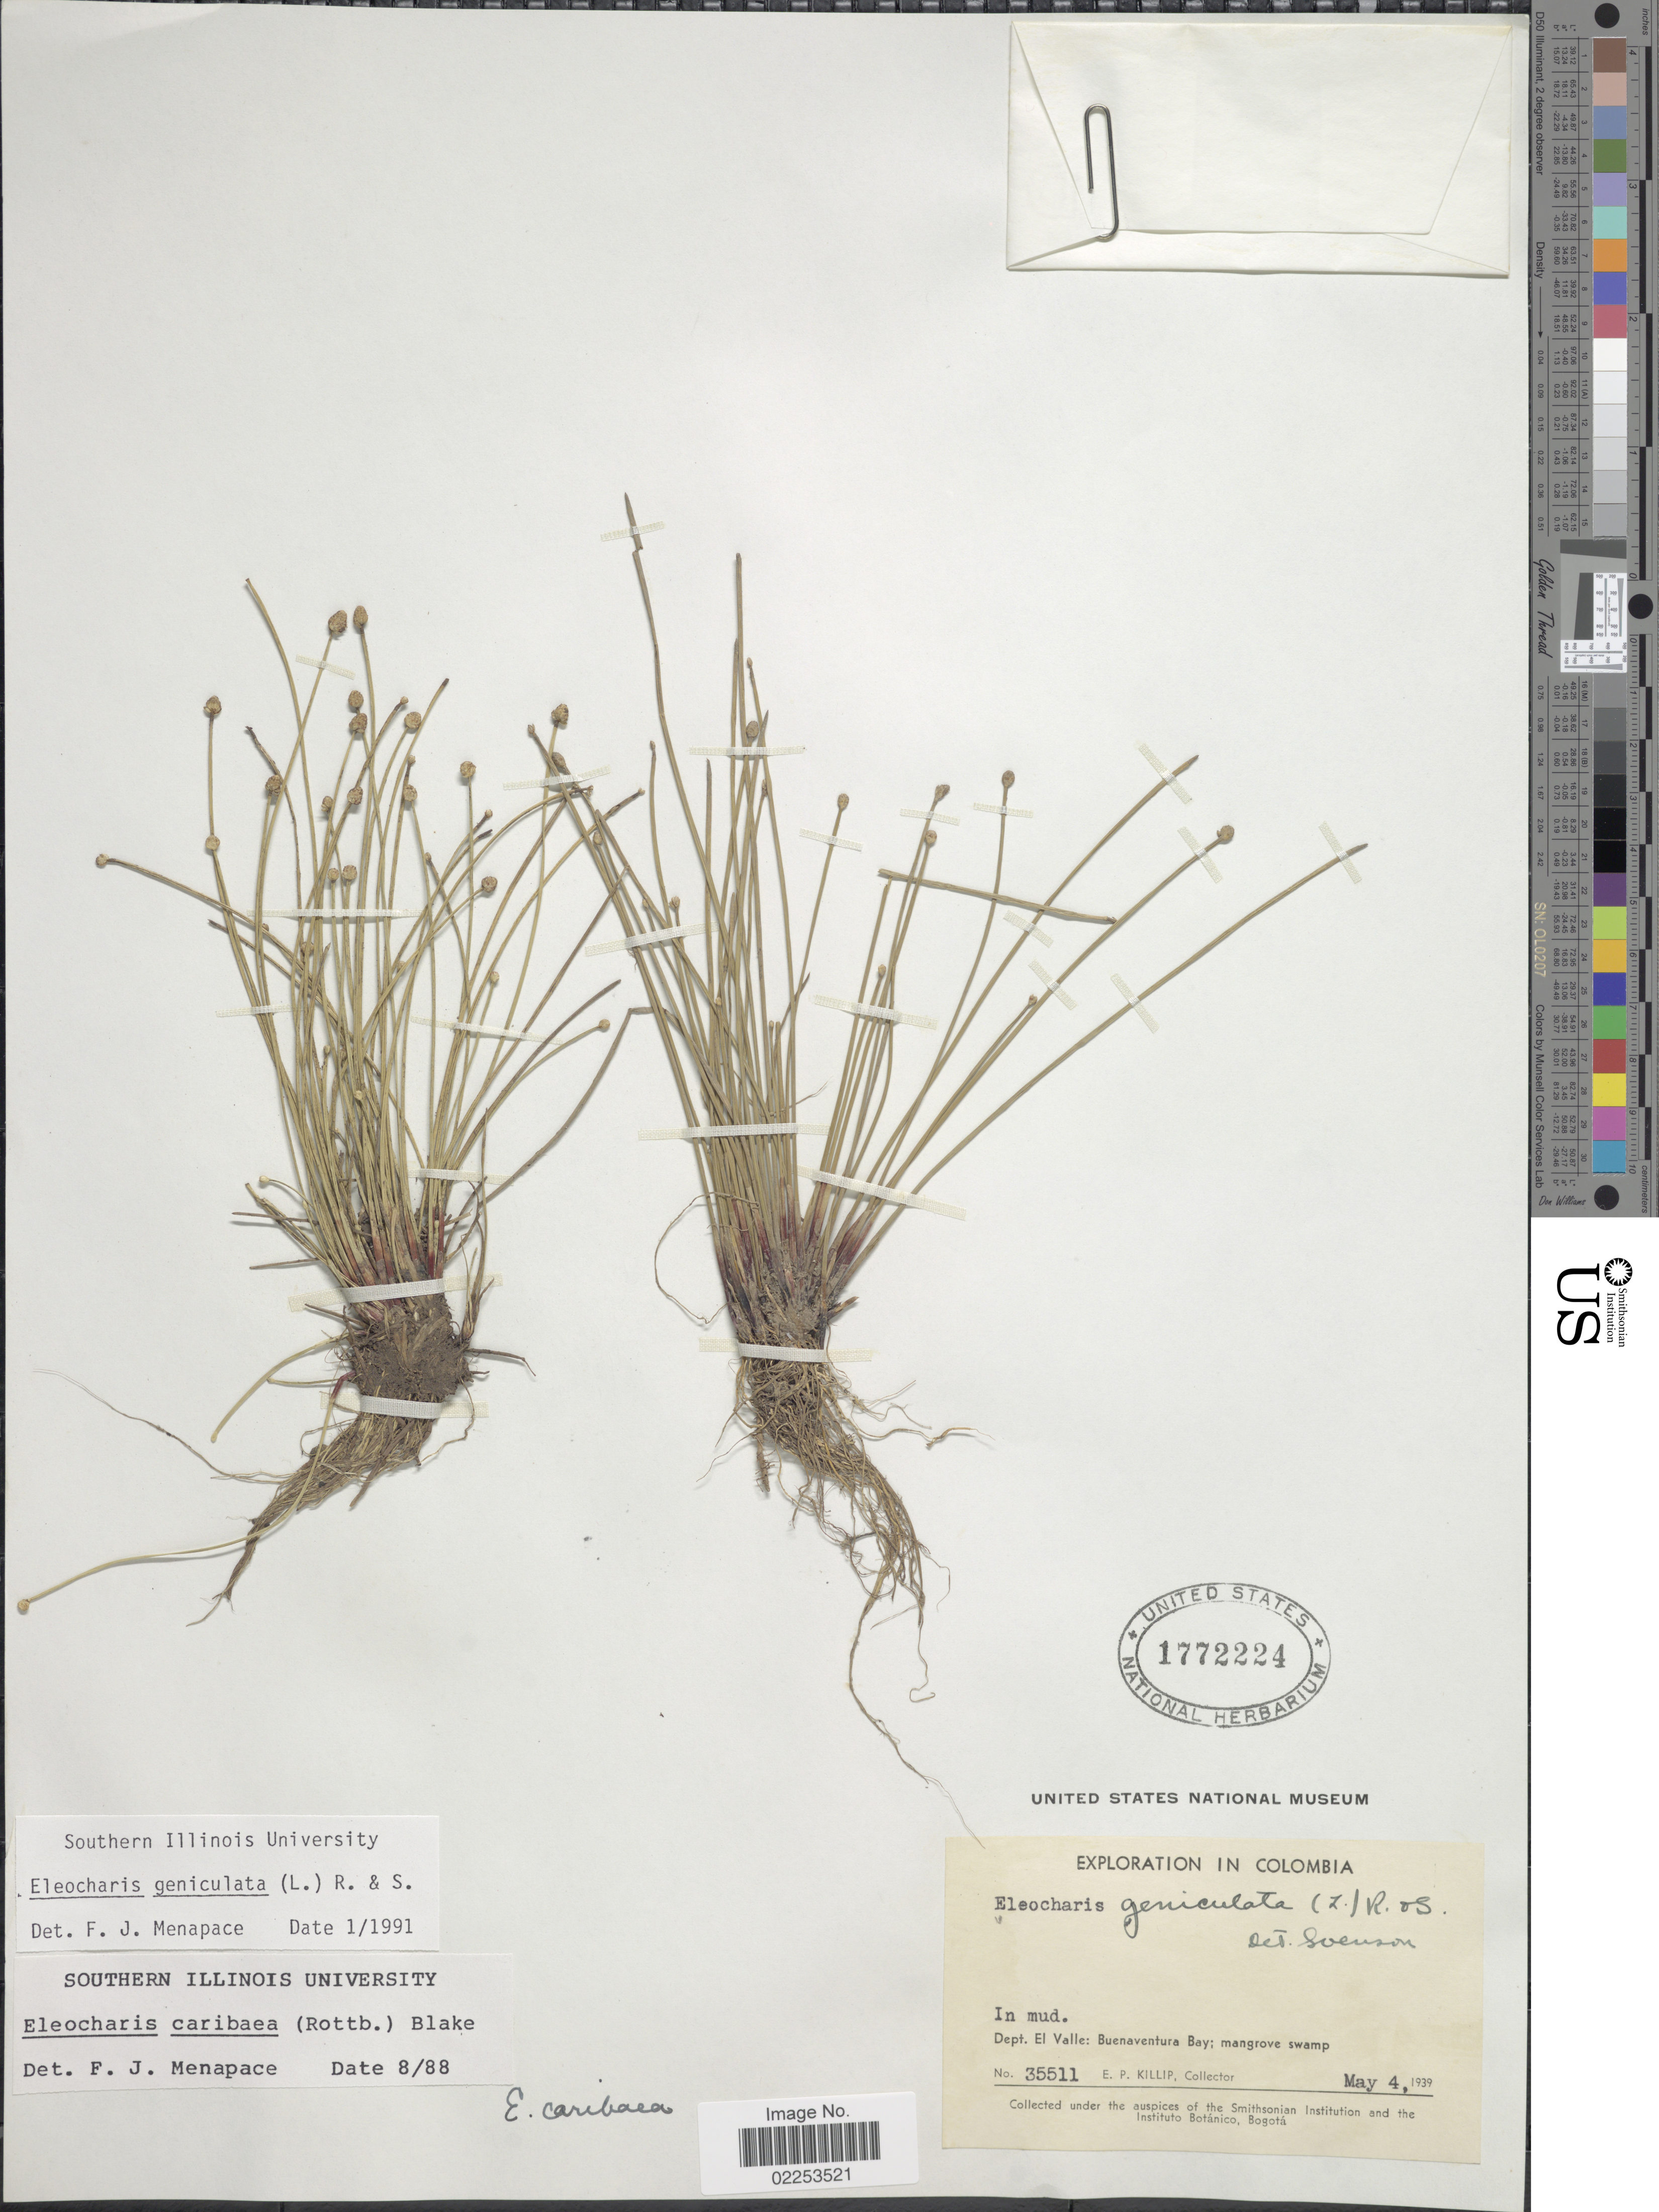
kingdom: Plantae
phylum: Tracheophyta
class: Liliopsida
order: Poales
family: Cyperaceae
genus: Eleocharis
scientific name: Eleocharis geniculata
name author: (L.) Roem. & Schult.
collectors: E. P. Killip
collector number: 35511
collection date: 1939-05-04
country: Colombia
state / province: Valle del Cauca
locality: Dept. El Valle: Buenaventura Bay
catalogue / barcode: US 1772224